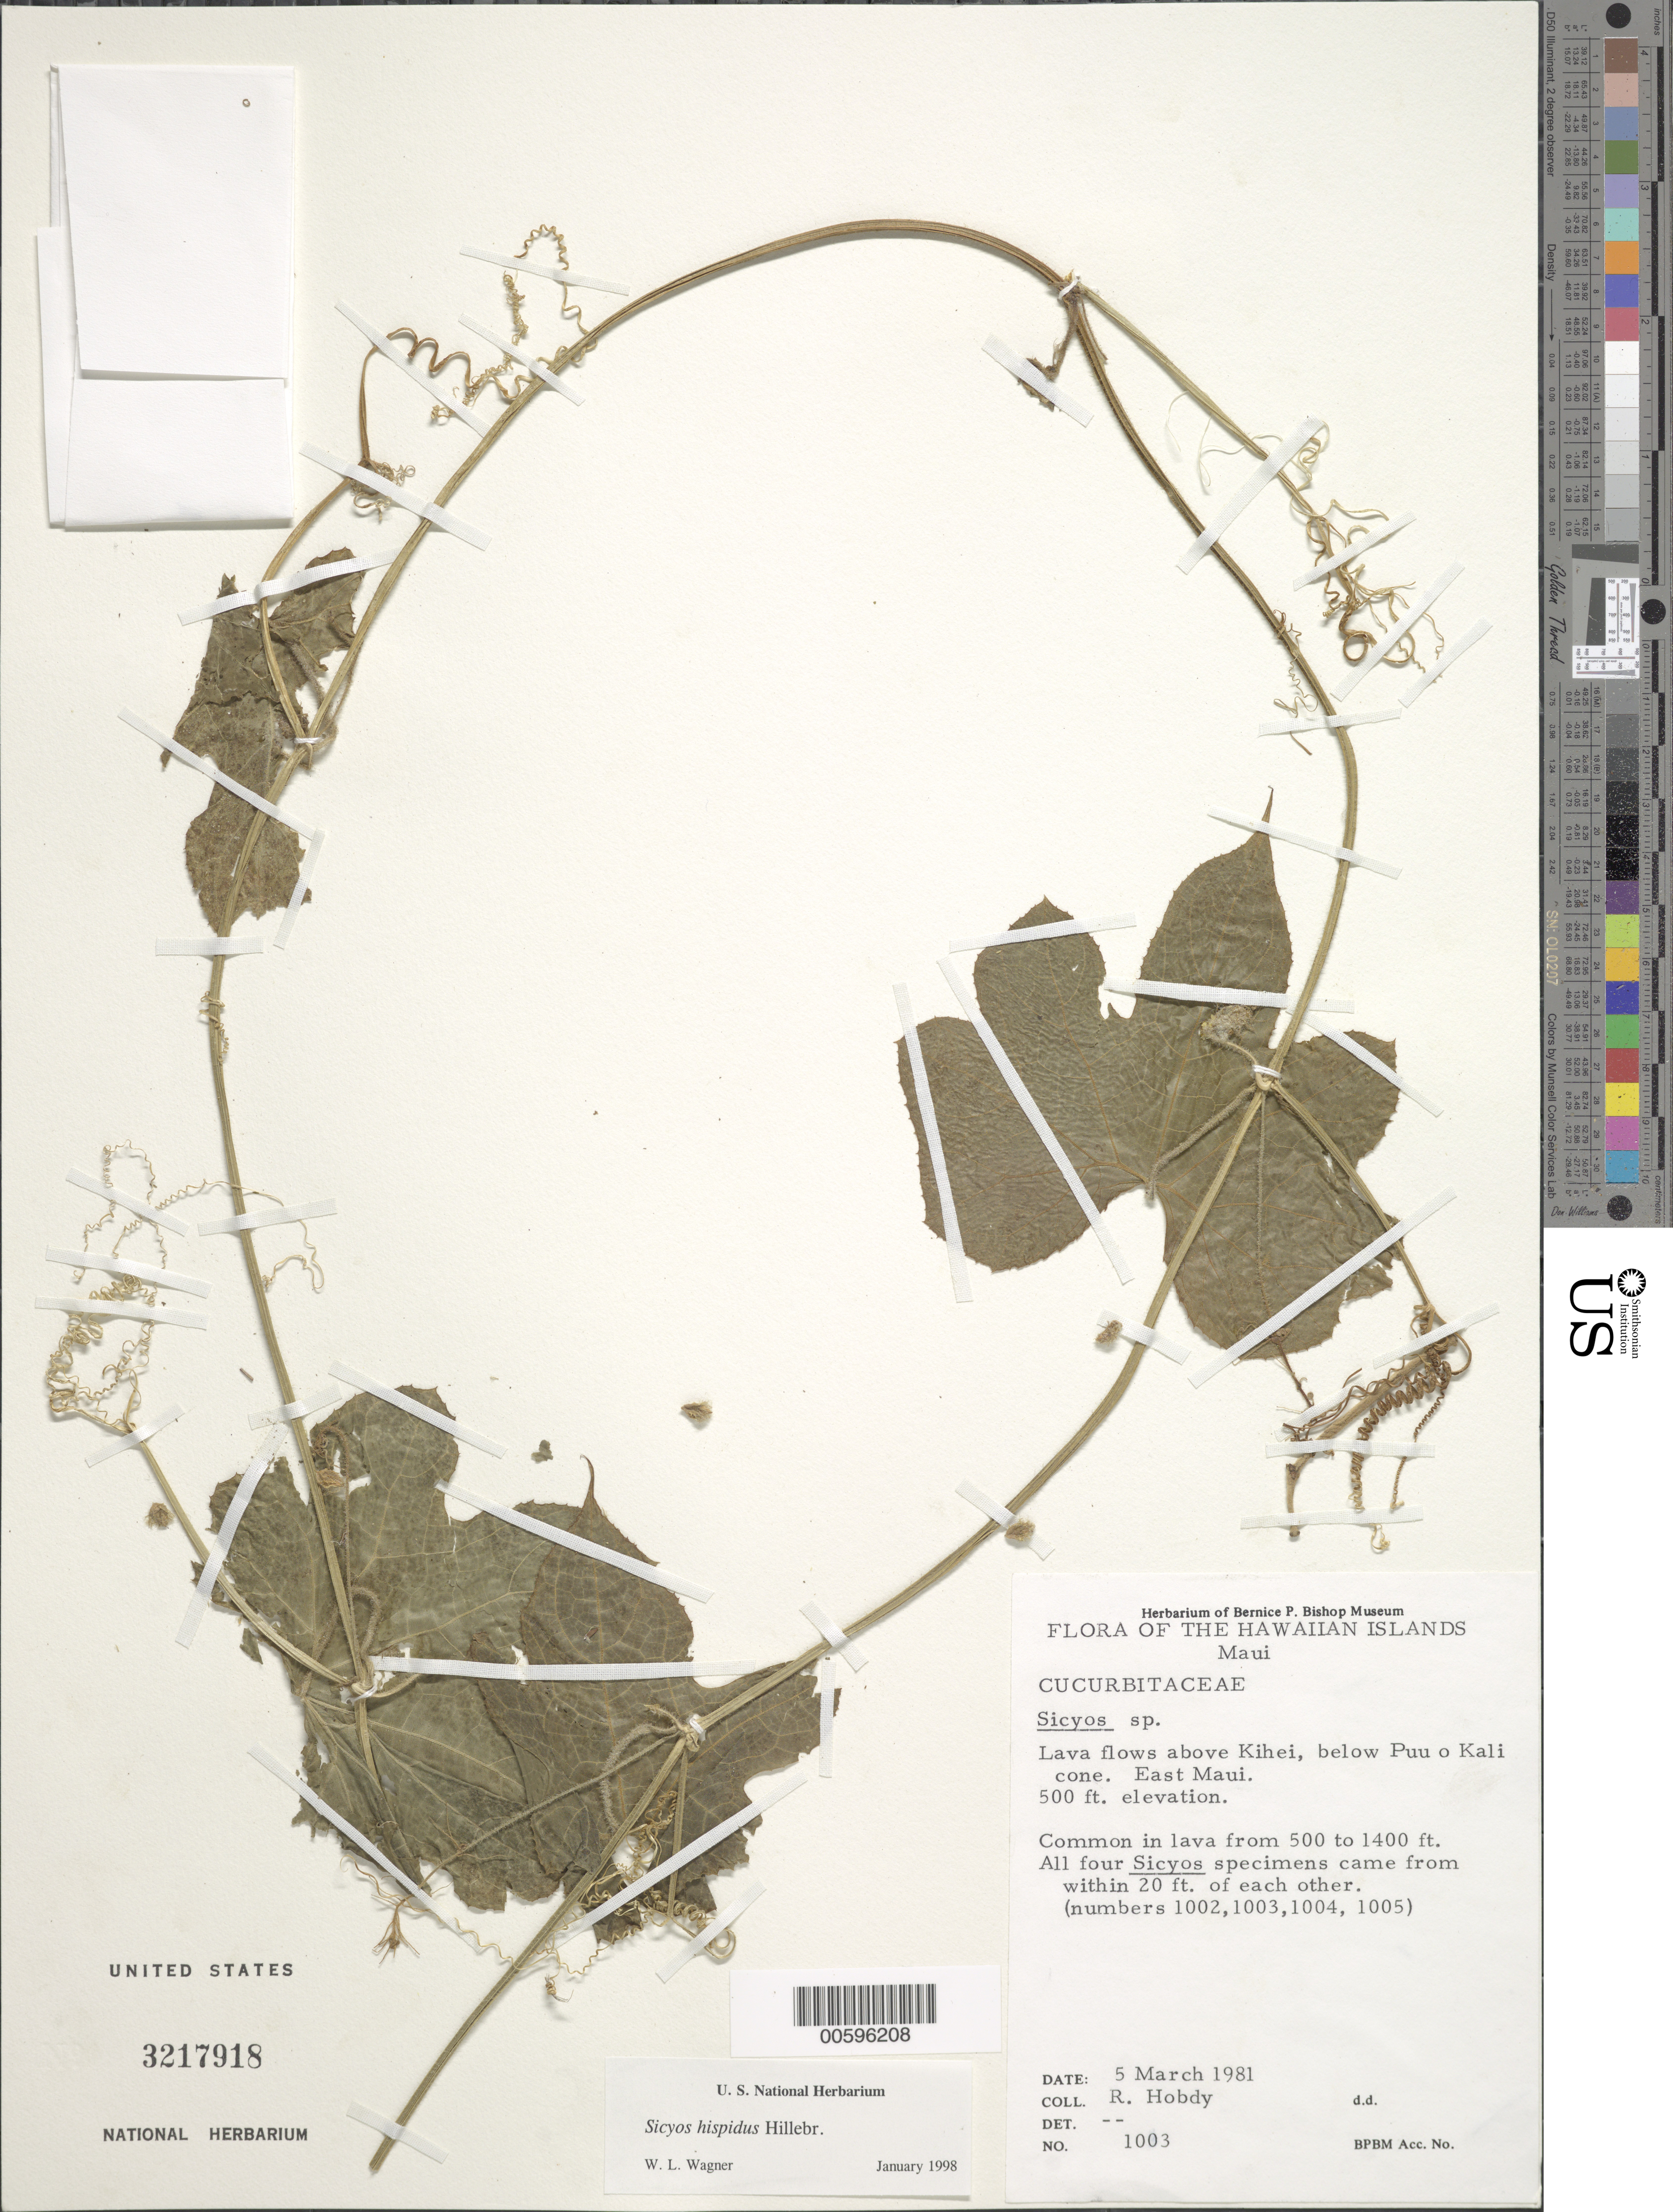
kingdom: Plantae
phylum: Tracheophyta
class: Magnoliopsida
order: Cucurbitales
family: Cucurbitaceae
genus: Sicyos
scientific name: Sicyos hispidus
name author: Hillebr.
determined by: Wagner, W. L., (BOT), Smithsonian Institution - National Museum of Natural History (UNITED STATES)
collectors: R. Hobdy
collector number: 1003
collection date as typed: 5 Mar 1981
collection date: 1981-03-05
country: United States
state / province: Hawaii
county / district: Maui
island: Maui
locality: Lava flows above Kihei, below Puu o Kali cone, E Maui.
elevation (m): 152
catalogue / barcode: US 3217918